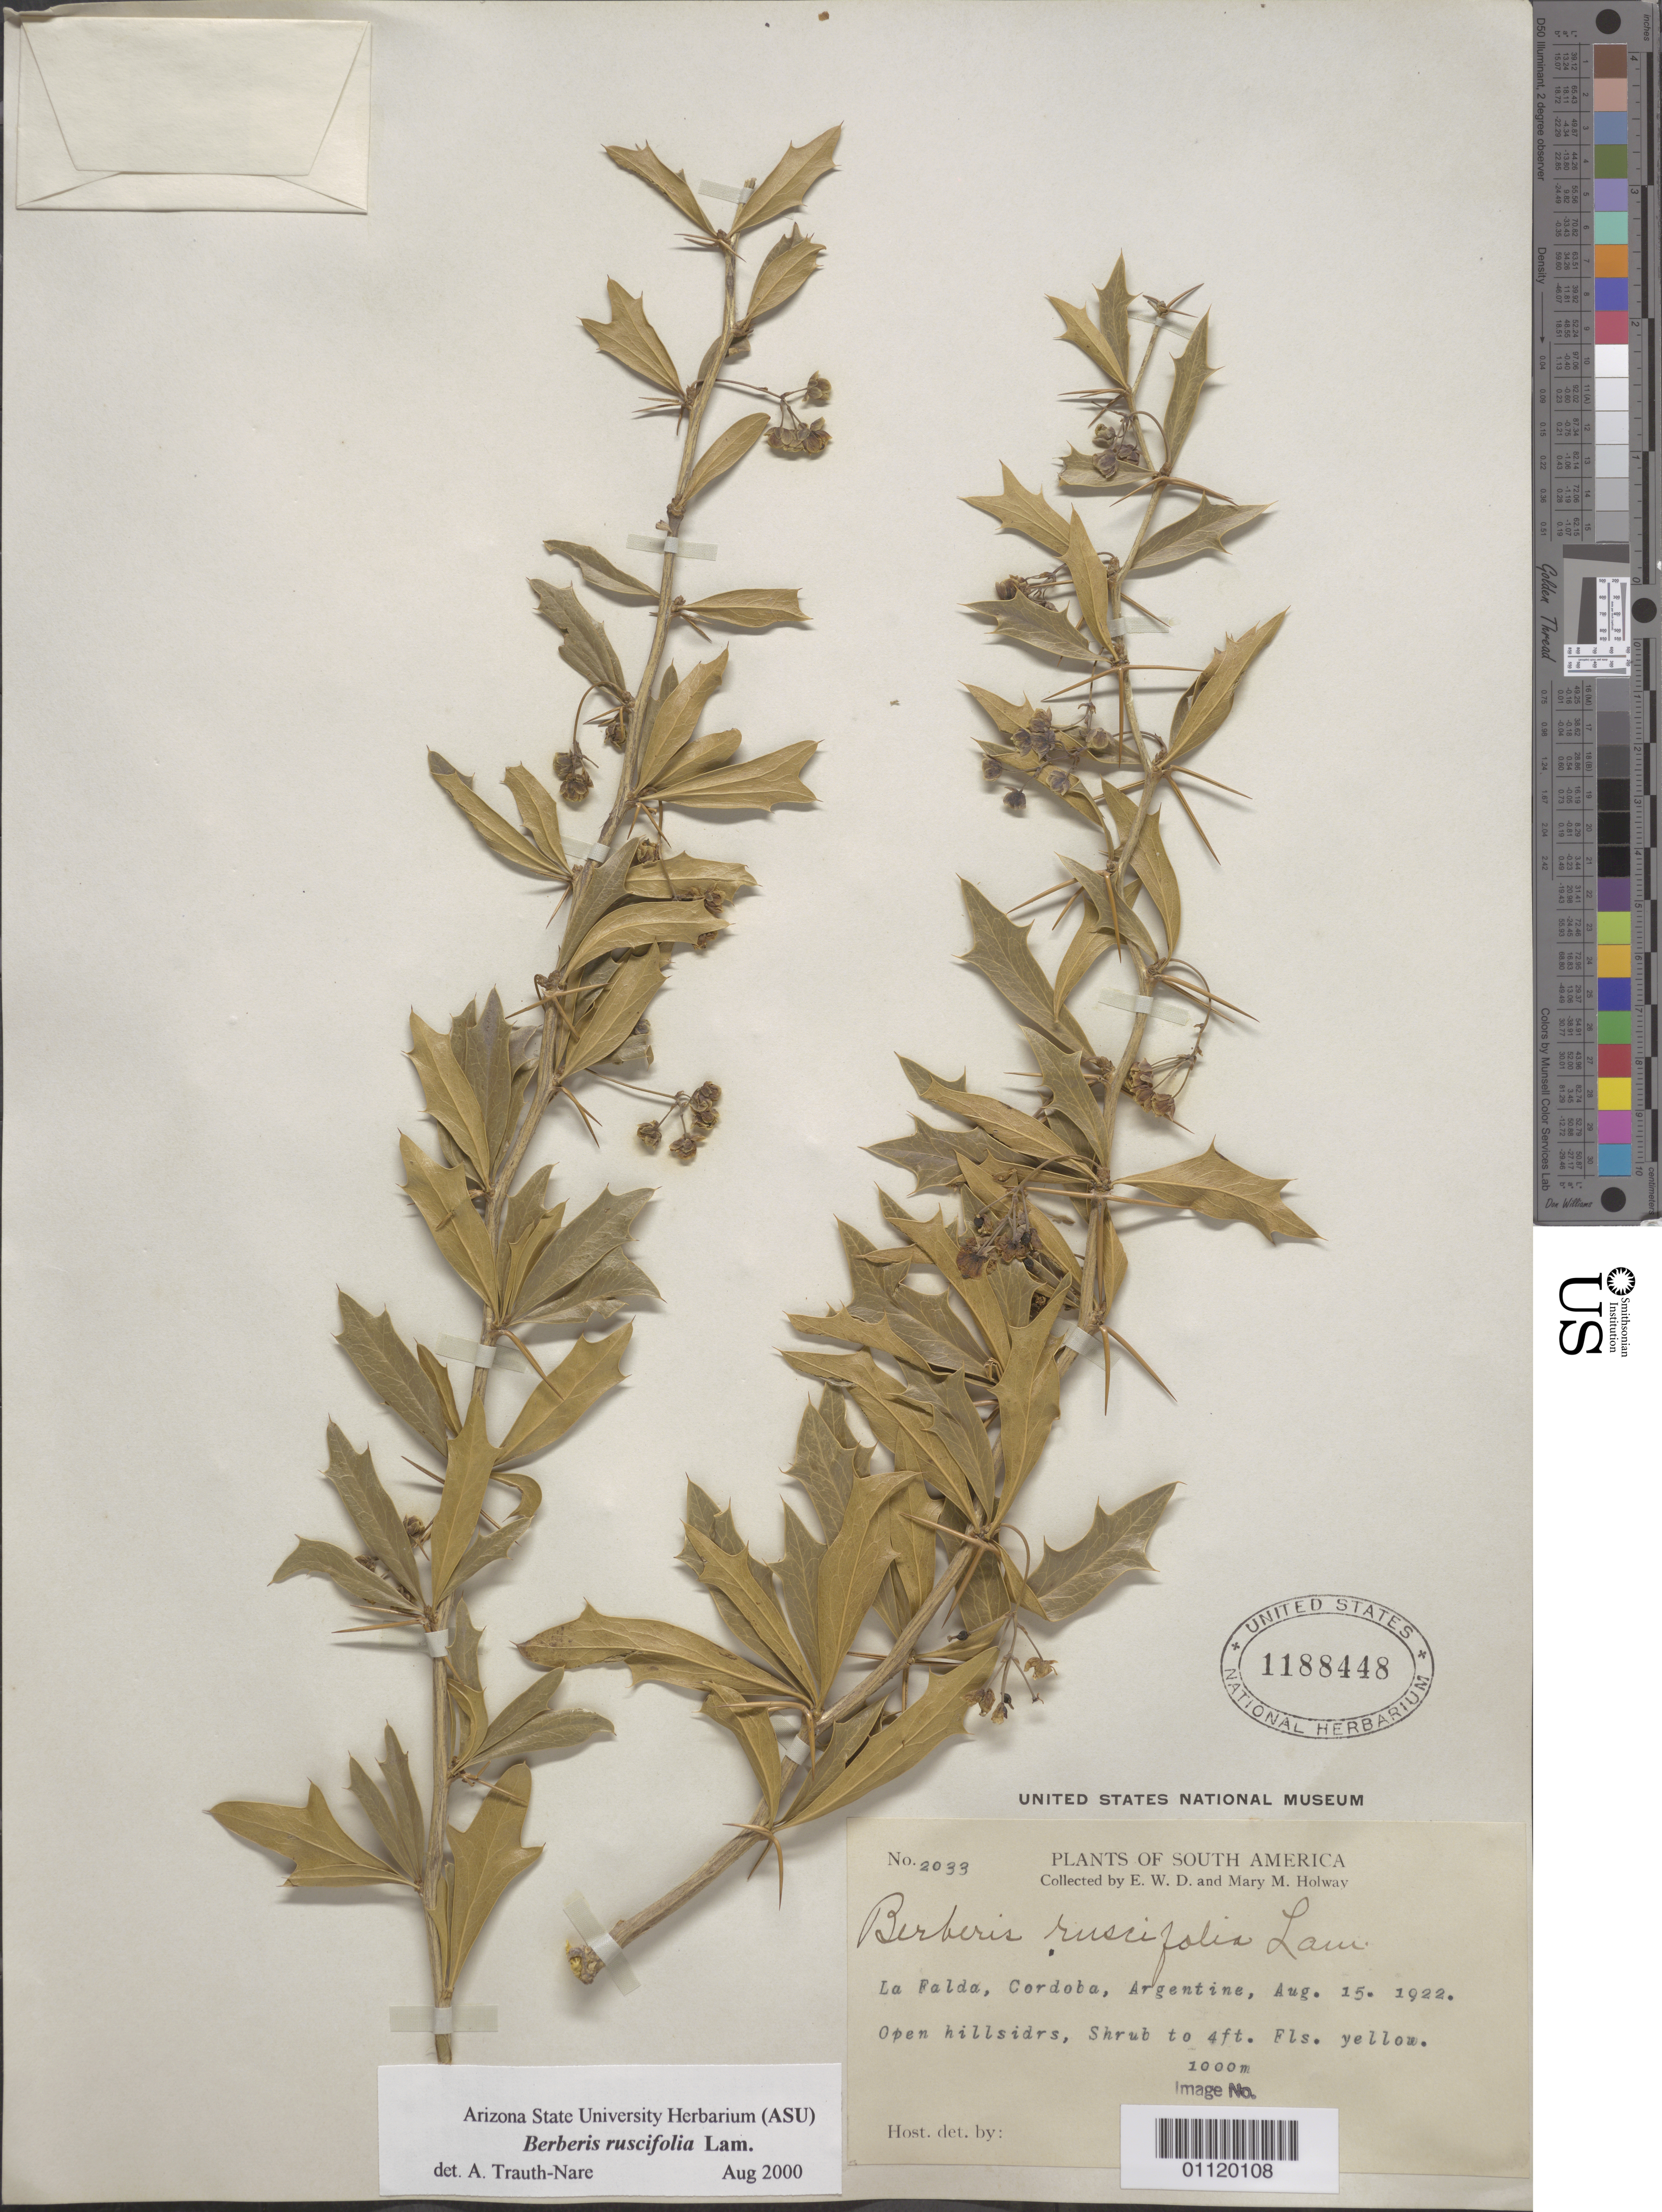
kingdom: Plantae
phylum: Tracheophyta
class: Magnoliopsida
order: Ranunculales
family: Berberidaceae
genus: Berberis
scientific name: Berberis ruscifolia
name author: Lam.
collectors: E. W. D. Holway & M. M. Holway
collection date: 1922-08-15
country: Argentina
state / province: Córdoba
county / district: Punilla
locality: La Falda. Open hillsides.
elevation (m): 1000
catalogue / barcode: US 1188448